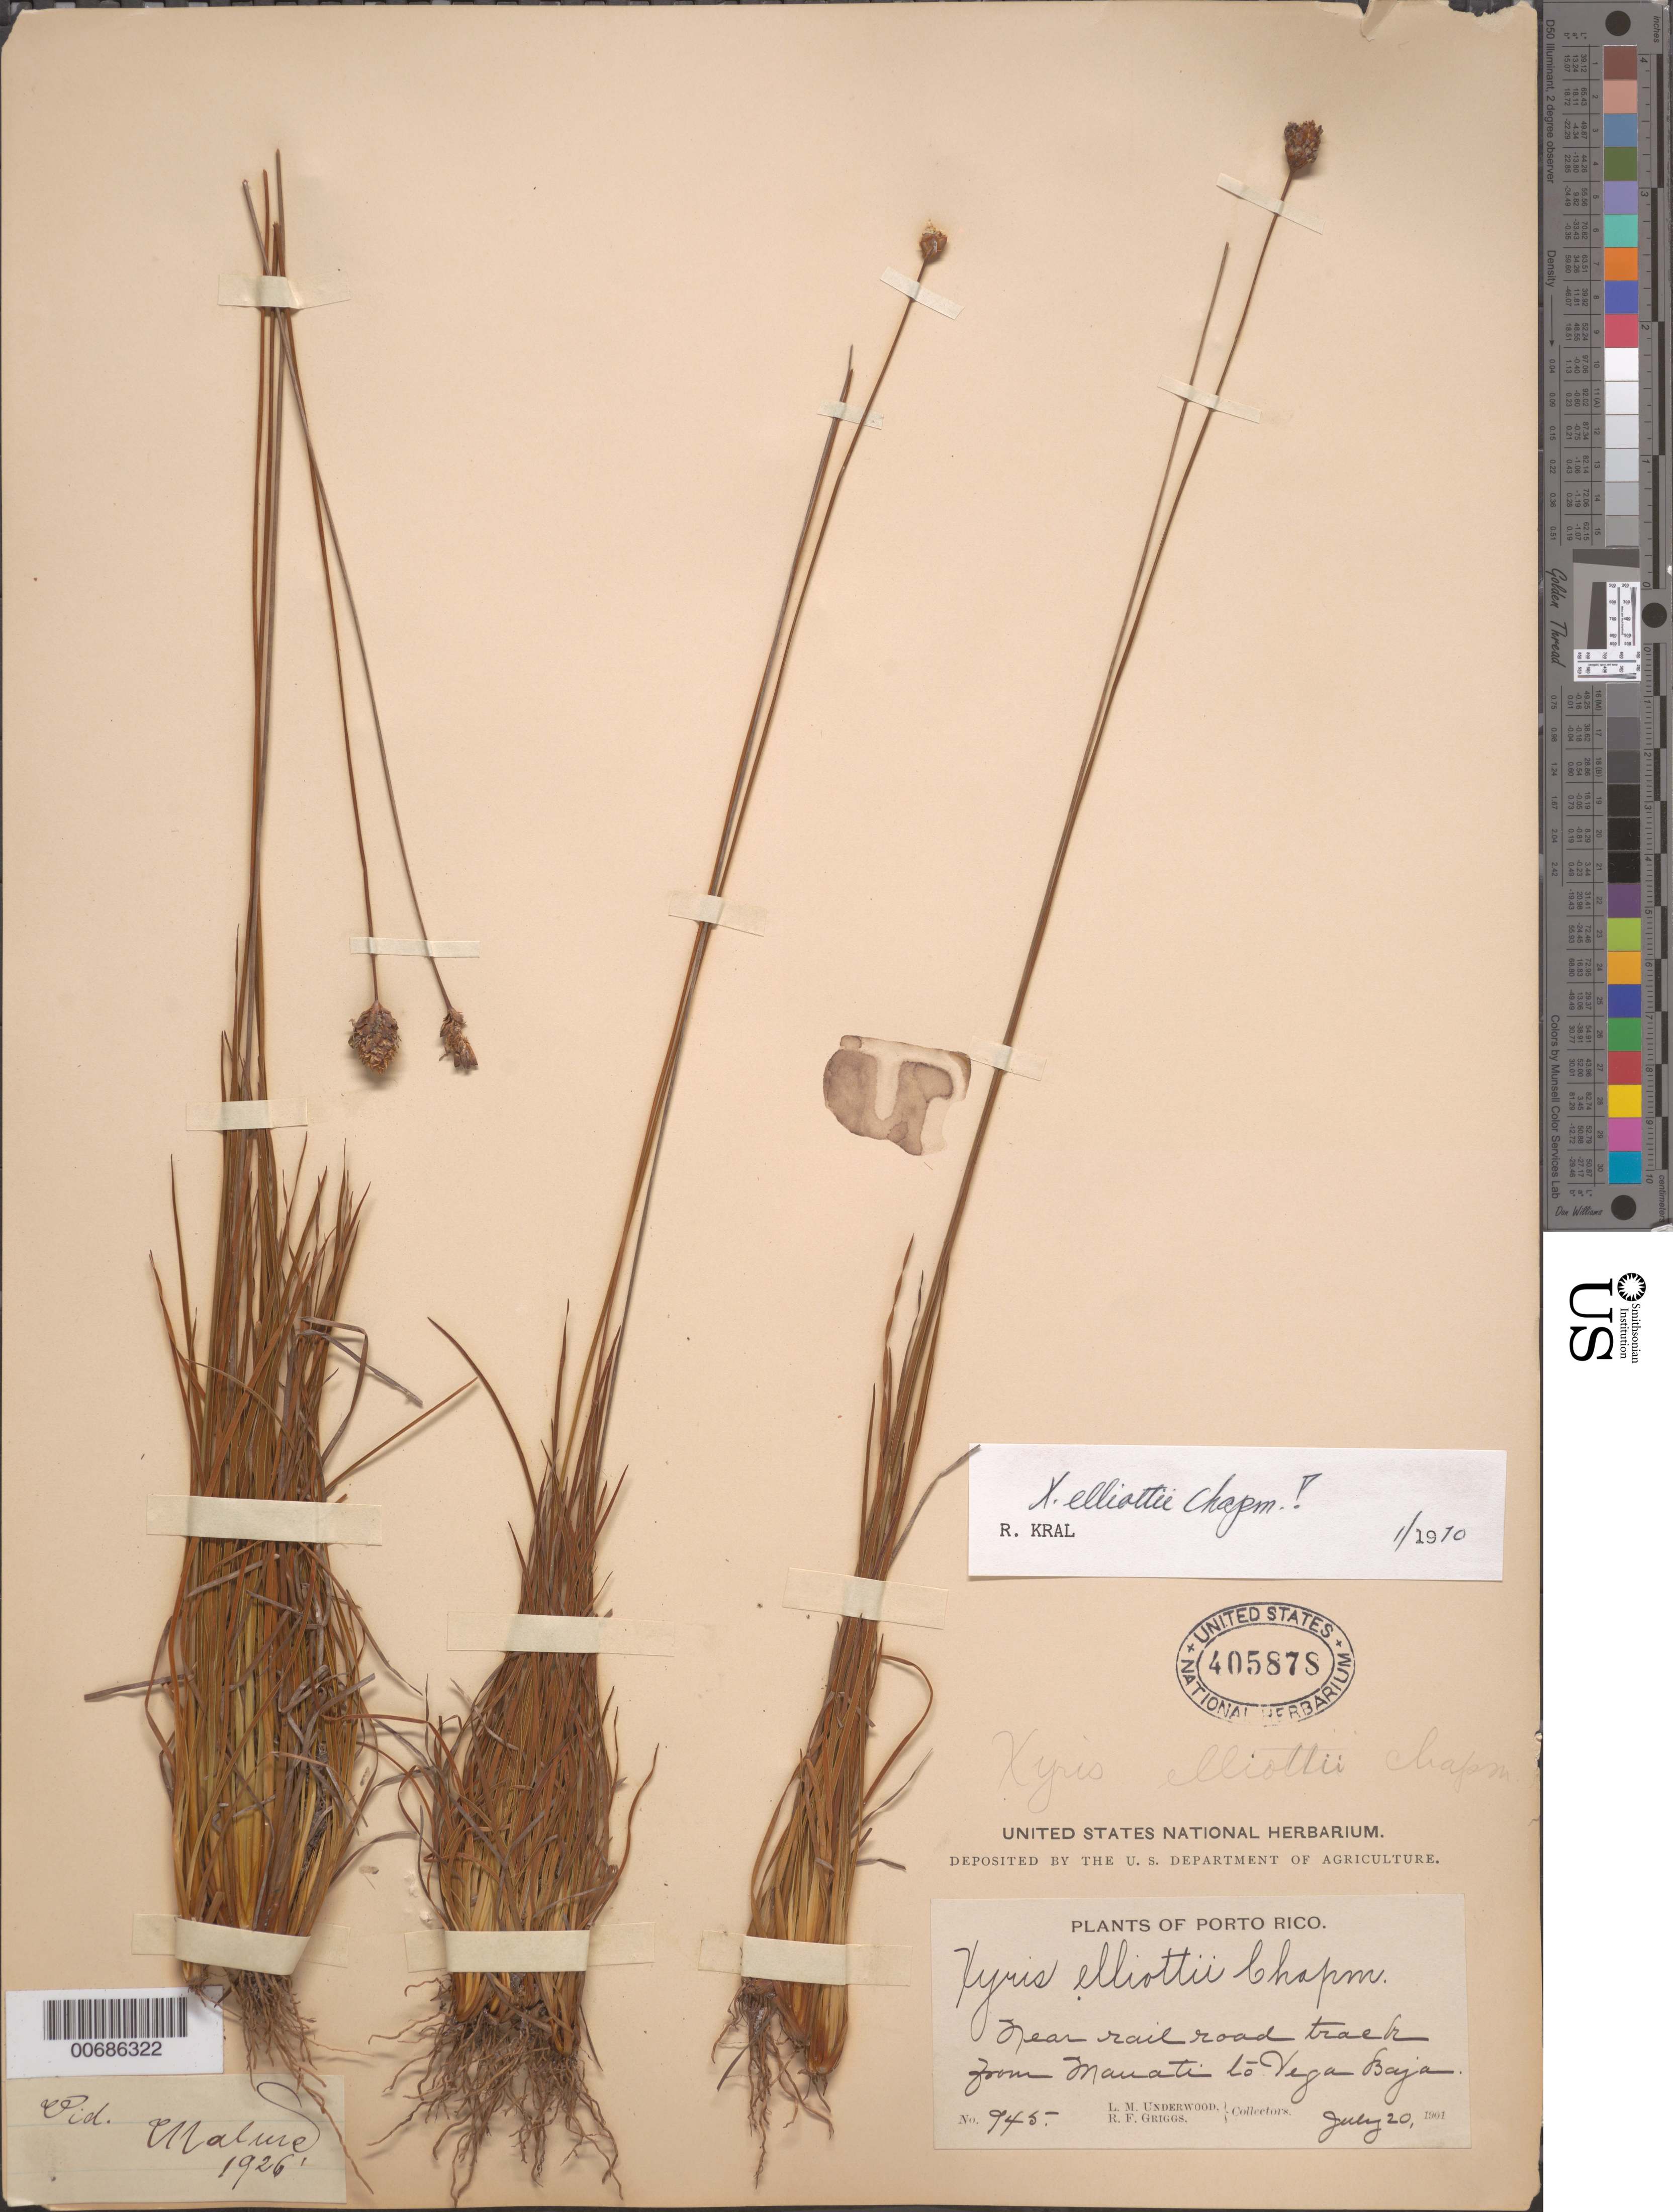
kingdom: Plantae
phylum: Tracheophyta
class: Liliopsida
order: Poales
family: Xyridaceae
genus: Xyris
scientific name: Xyris elliottii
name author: Chapm.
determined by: Kral, Robert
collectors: L. M. Underwood & R. F. Griggs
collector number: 945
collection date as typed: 20 Jul 1901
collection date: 1901-07-20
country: Puerto Rico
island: Greater Antilles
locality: Railroad Track from Manati to Vega Baya.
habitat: near railroad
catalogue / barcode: US 405878